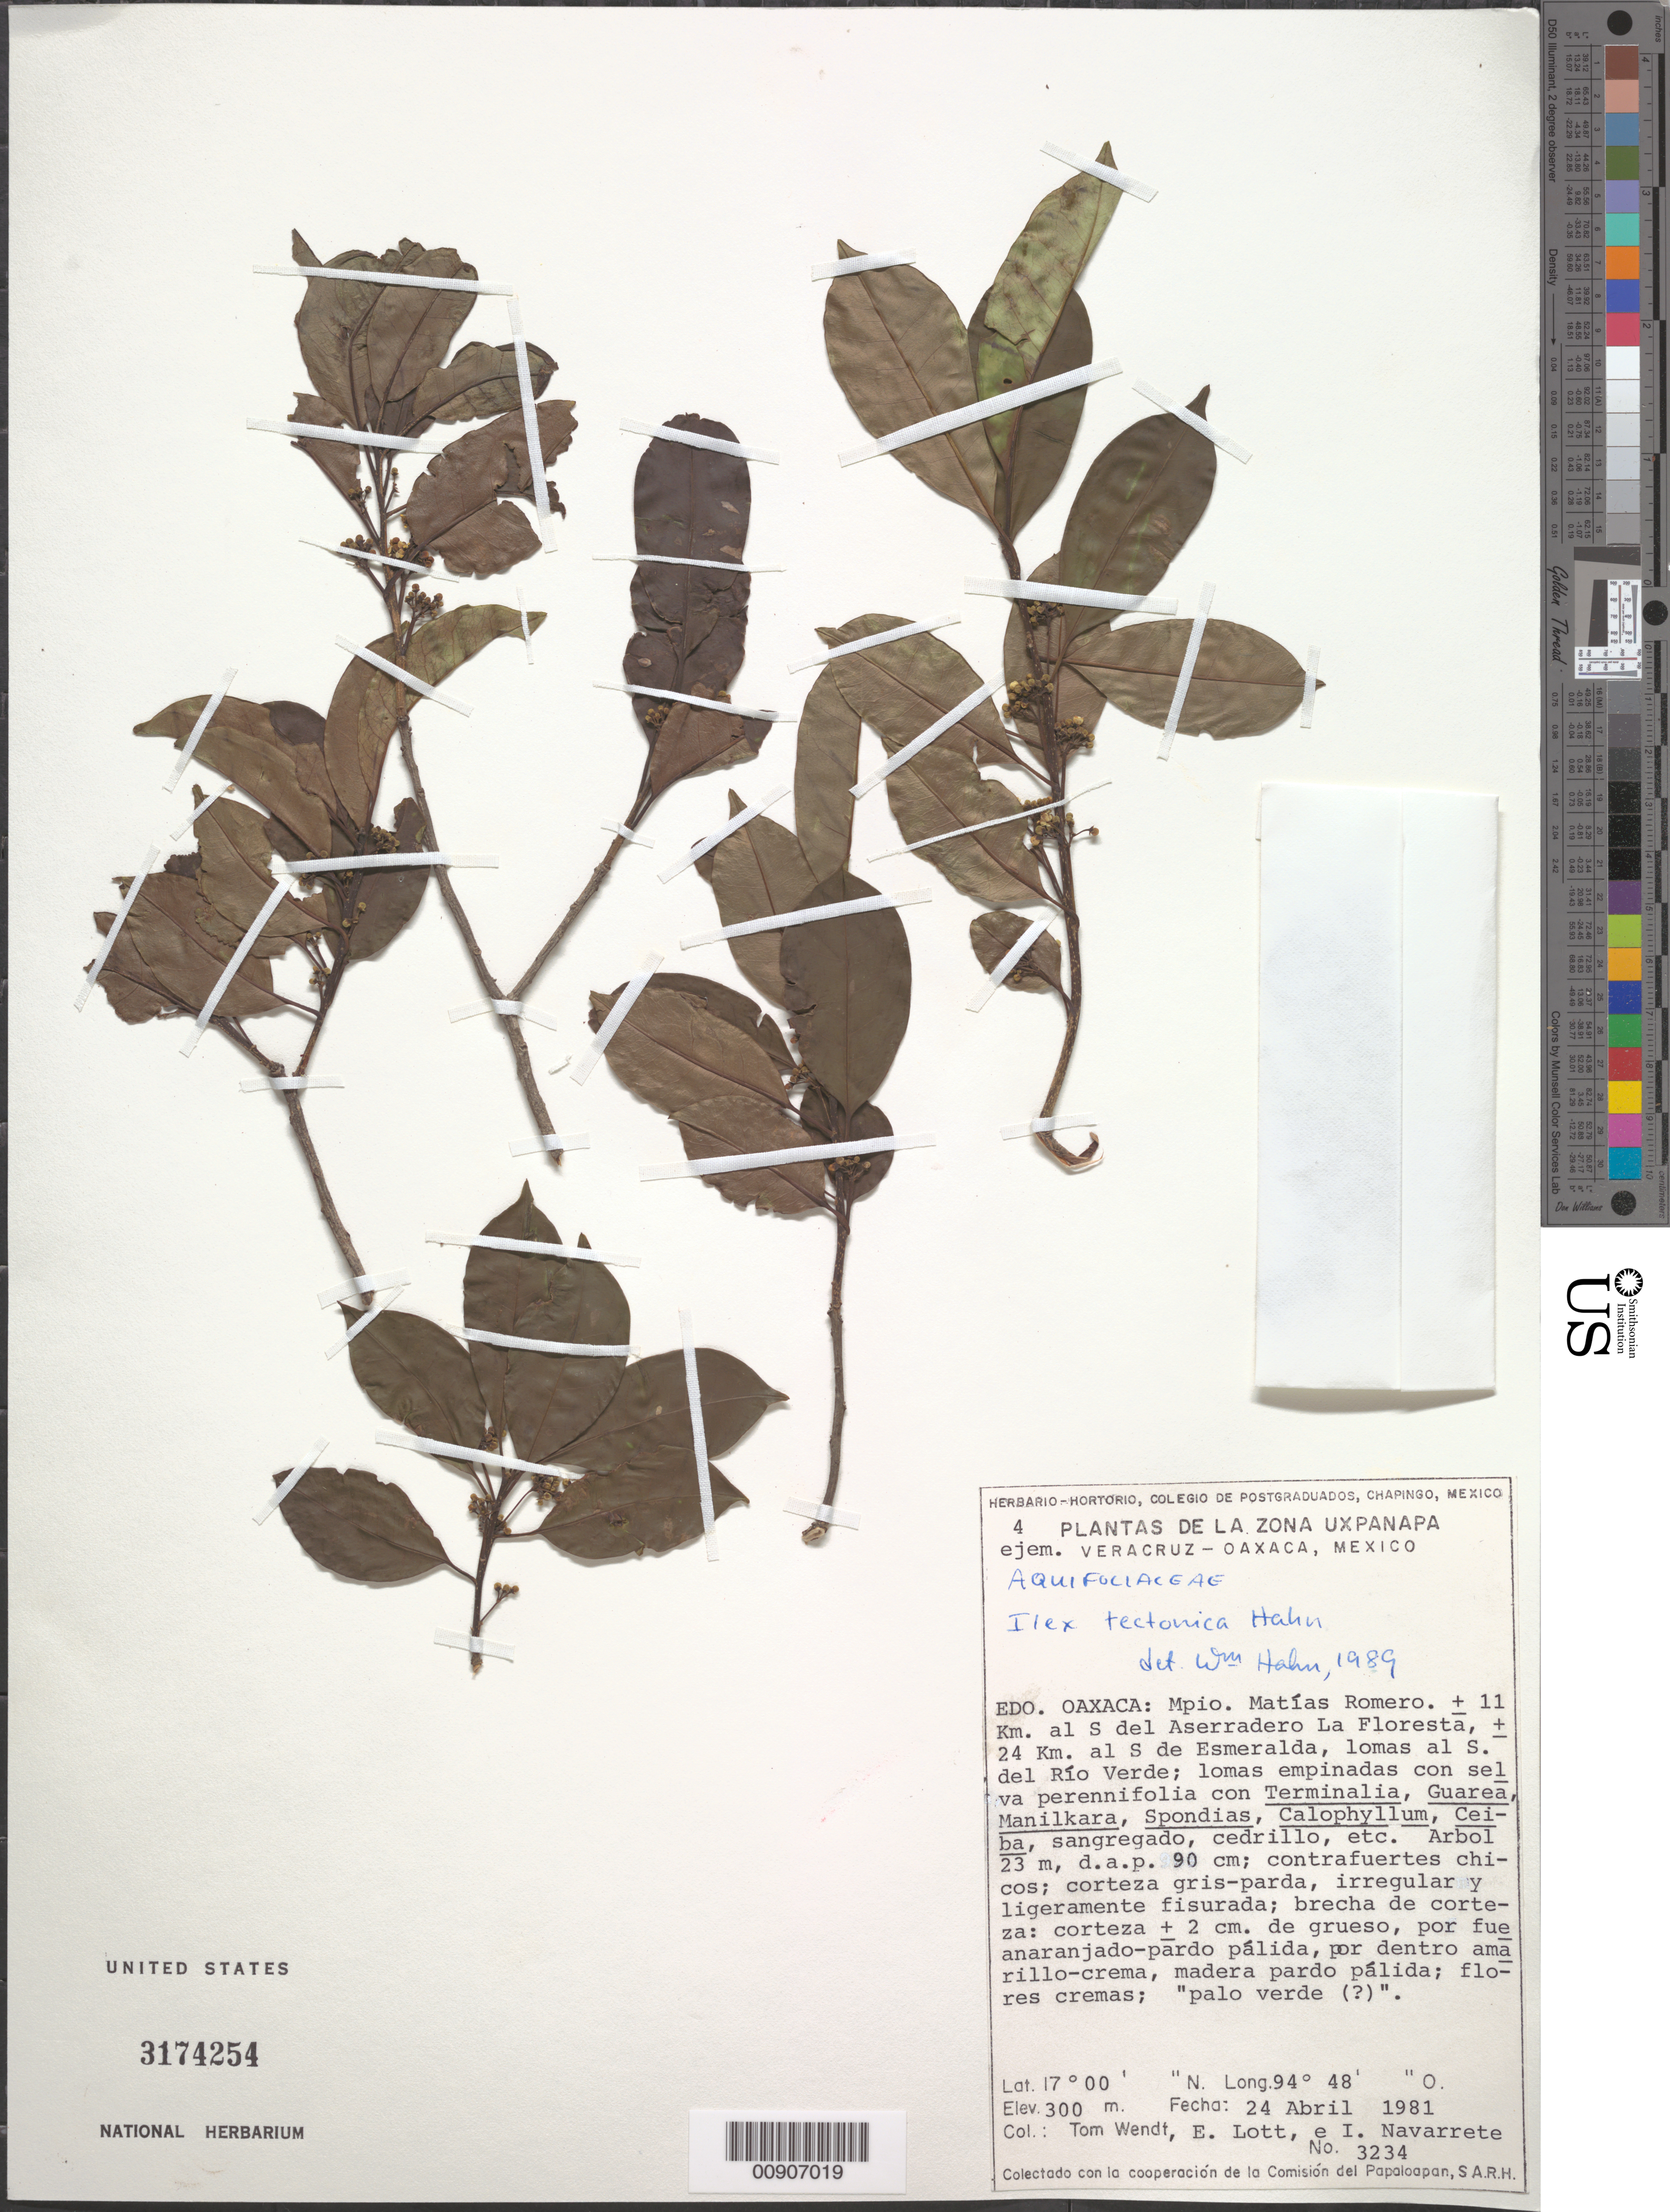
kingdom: Plantae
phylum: Tracheophyta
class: Magnoliopsida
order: Aquifoliales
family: Aquifoliaceae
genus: Ilex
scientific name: Ilex tectonica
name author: W.J. Hahn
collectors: T. L. Wendt, E. Lott & I. Navarrete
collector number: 3234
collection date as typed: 24 Apr 1981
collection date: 1981-04-24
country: Mexico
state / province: Oaxaca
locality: Edo. Oaxaca: Mpio. Matías Romero. ±11 km. al S del Aserradero La Floresta, ± 24 km. al S de Esmeralda, lomas al S. del Río Verde.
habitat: Lomas empinadas c/selva perennifolia c/Terminalia, Guarea, Manilkara, Spondias, Calophyllum, Ceiba, sangregado, cedrillo, etc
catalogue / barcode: US 3174254